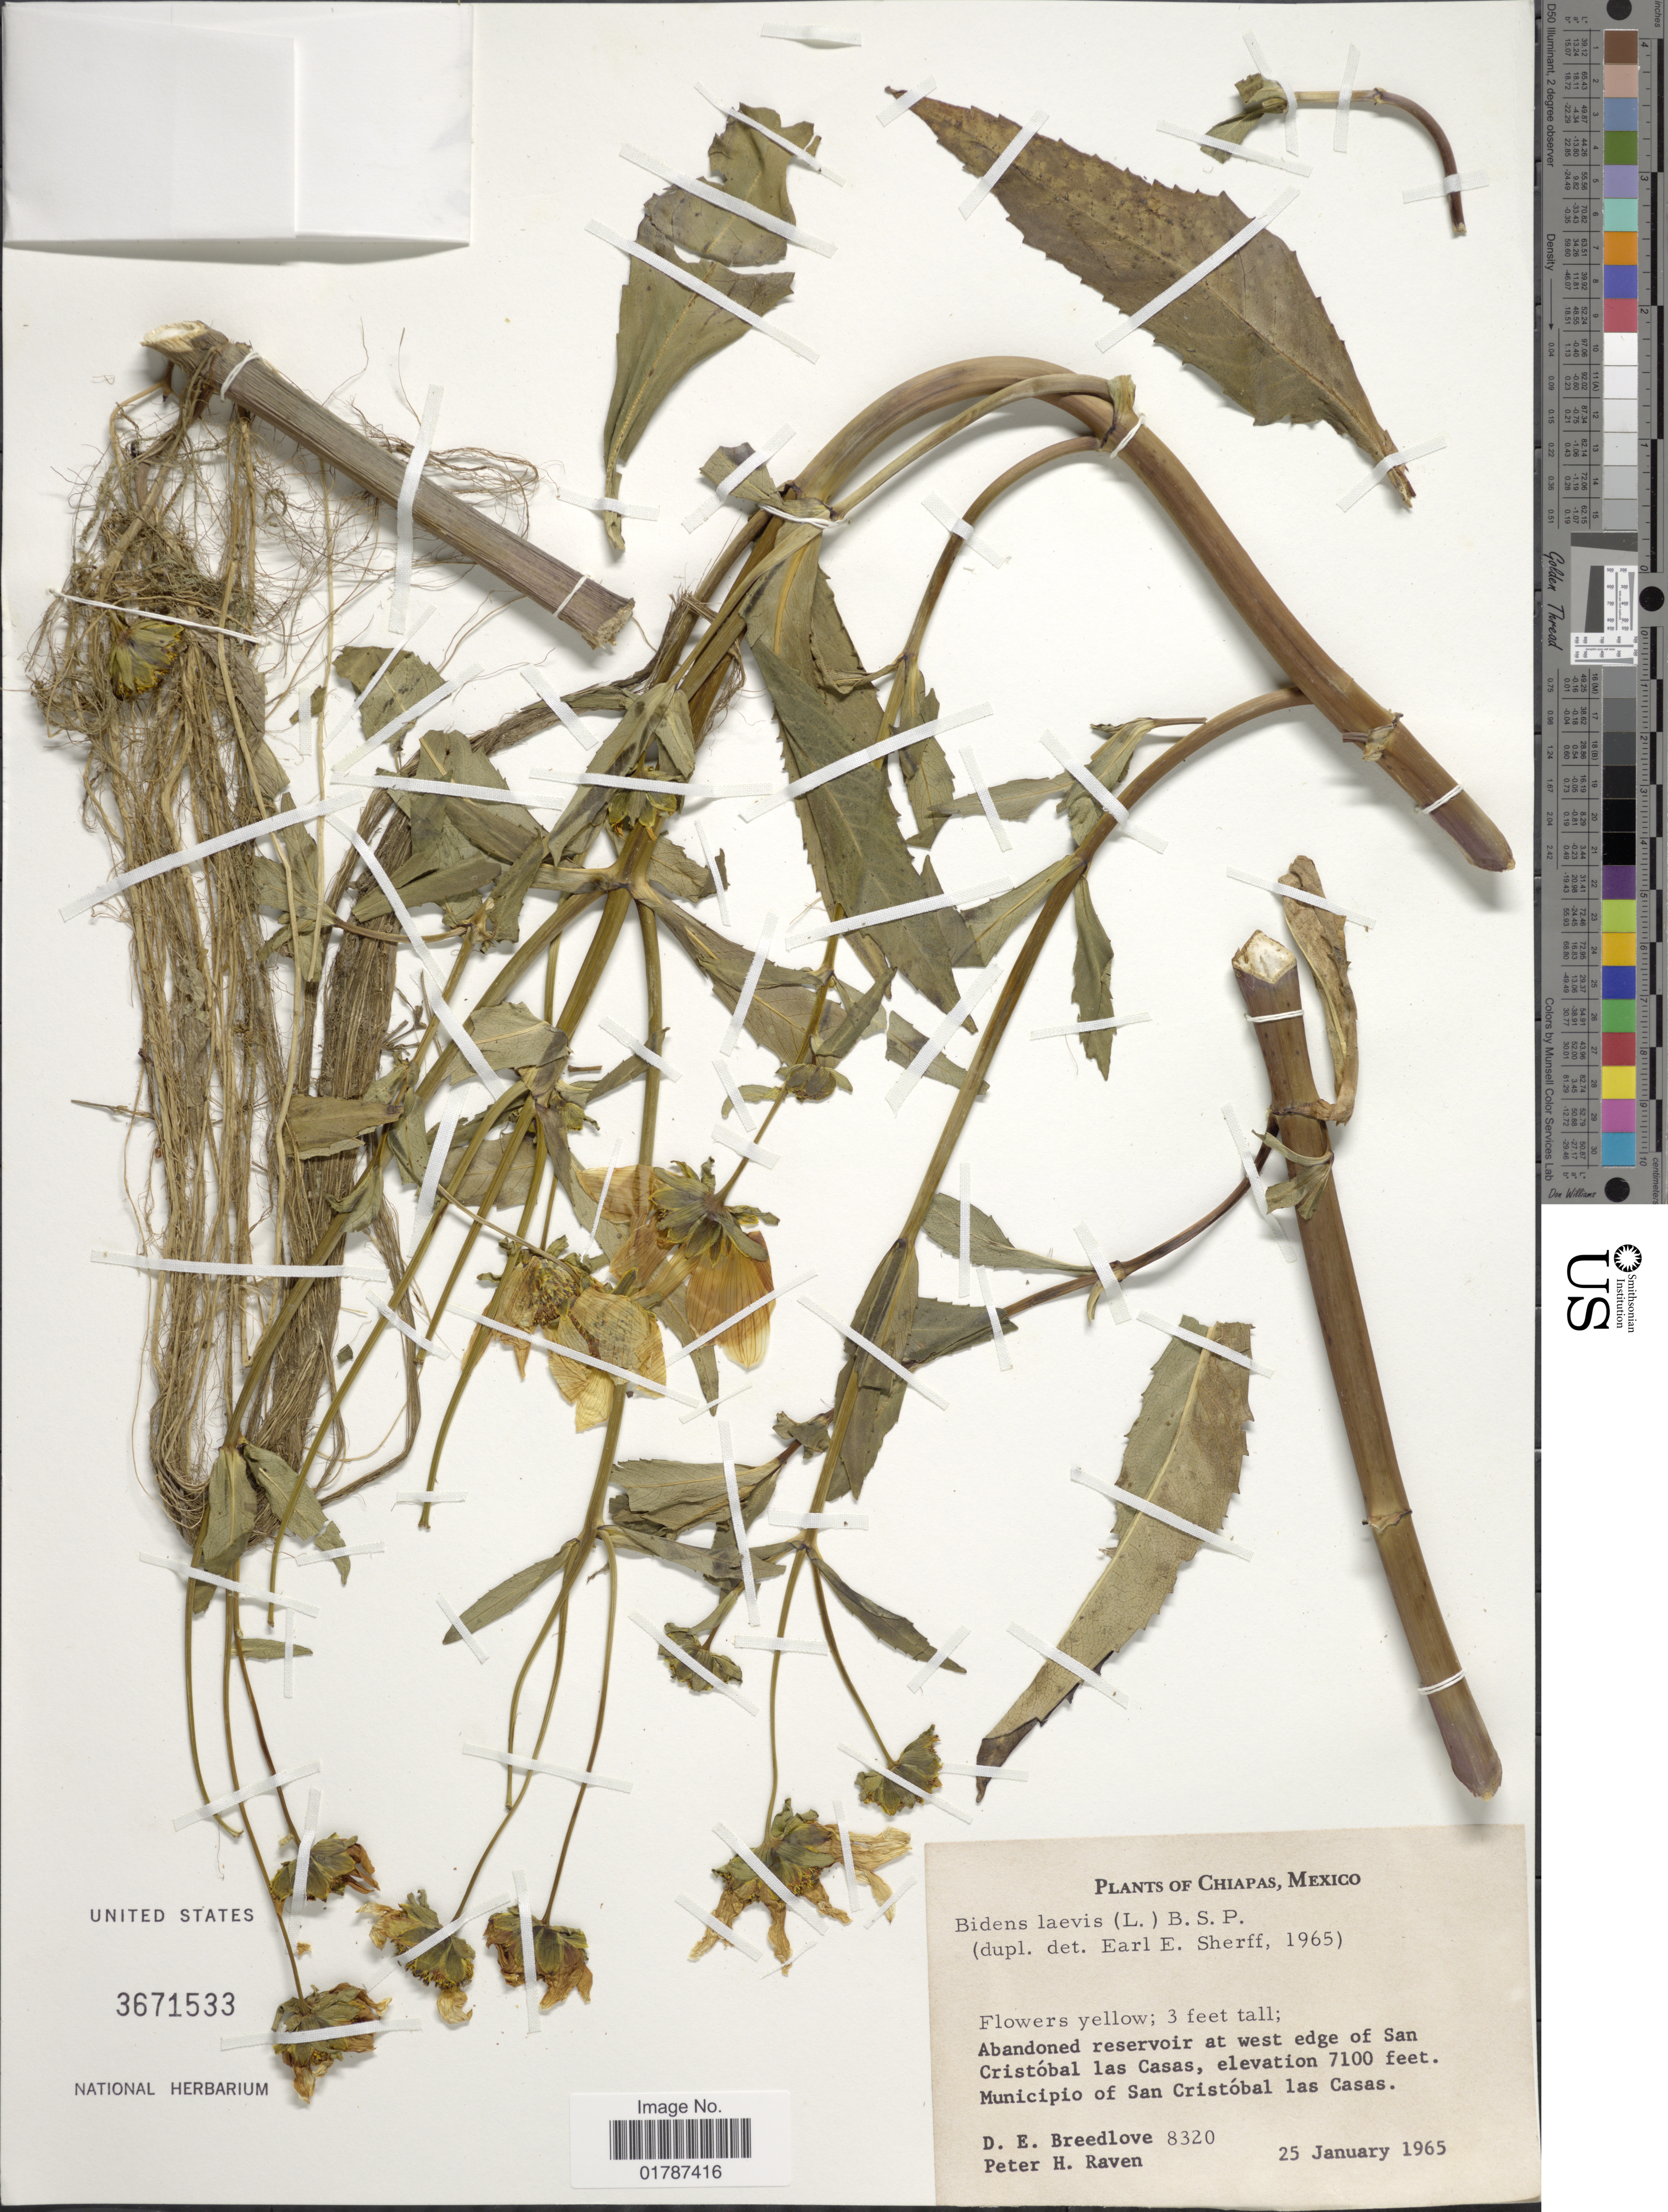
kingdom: Plantae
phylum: Tracheophyta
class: Magnoliopsida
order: Asterales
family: Asteraceae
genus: Bidens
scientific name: Bidens laevis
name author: (L.) Britton, Stearns & Poggenb.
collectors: D. E. Breedlove & P. Raven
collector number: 8320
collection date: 1965-01-25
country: Mexico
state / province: Chiapas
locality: Abandoned reservoir at west edge of San Cristobal las Casas, Municipio of San Cristobal las Casas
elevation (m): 2164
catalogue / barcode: US 3671533